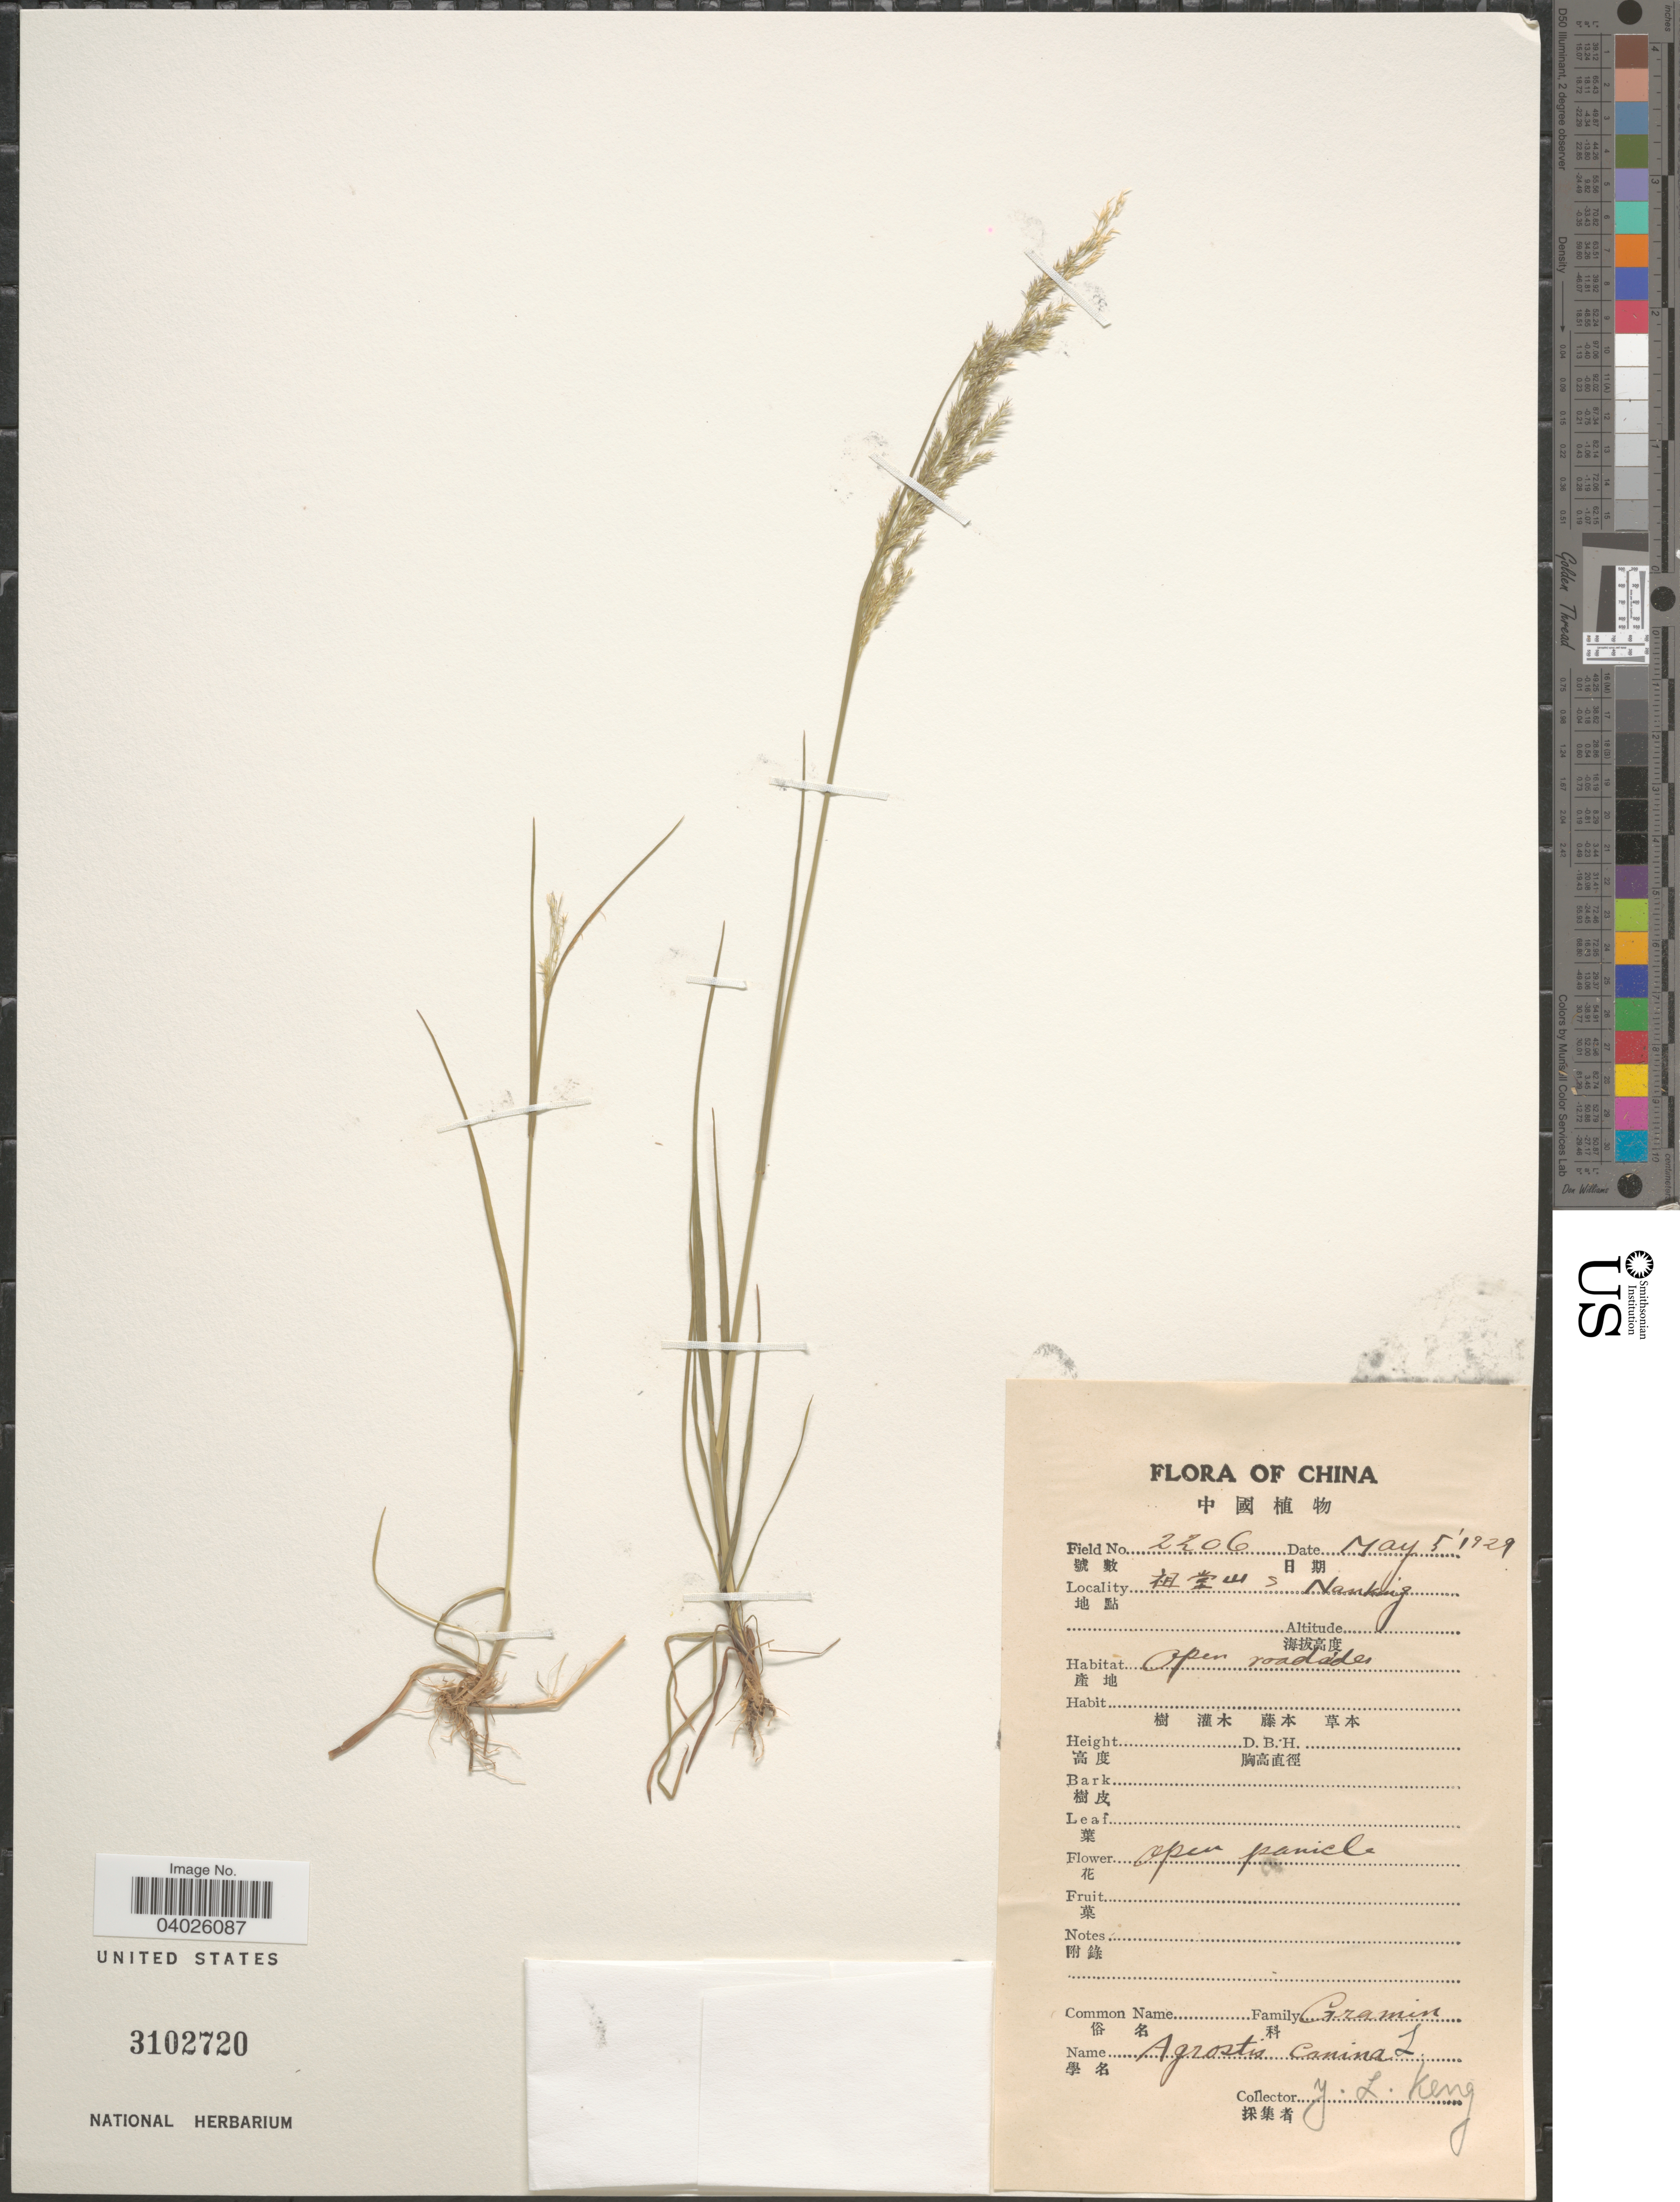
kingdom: Plantae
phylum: Tracheophyta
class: Liliopsida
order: Poales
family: Poaceae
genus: Agrostis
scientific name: Agrostis canina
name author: L.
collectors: Y. L. Keng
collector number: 2206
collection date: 1929-05-05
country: China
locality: X S Nanking.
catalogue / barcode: US 3102720